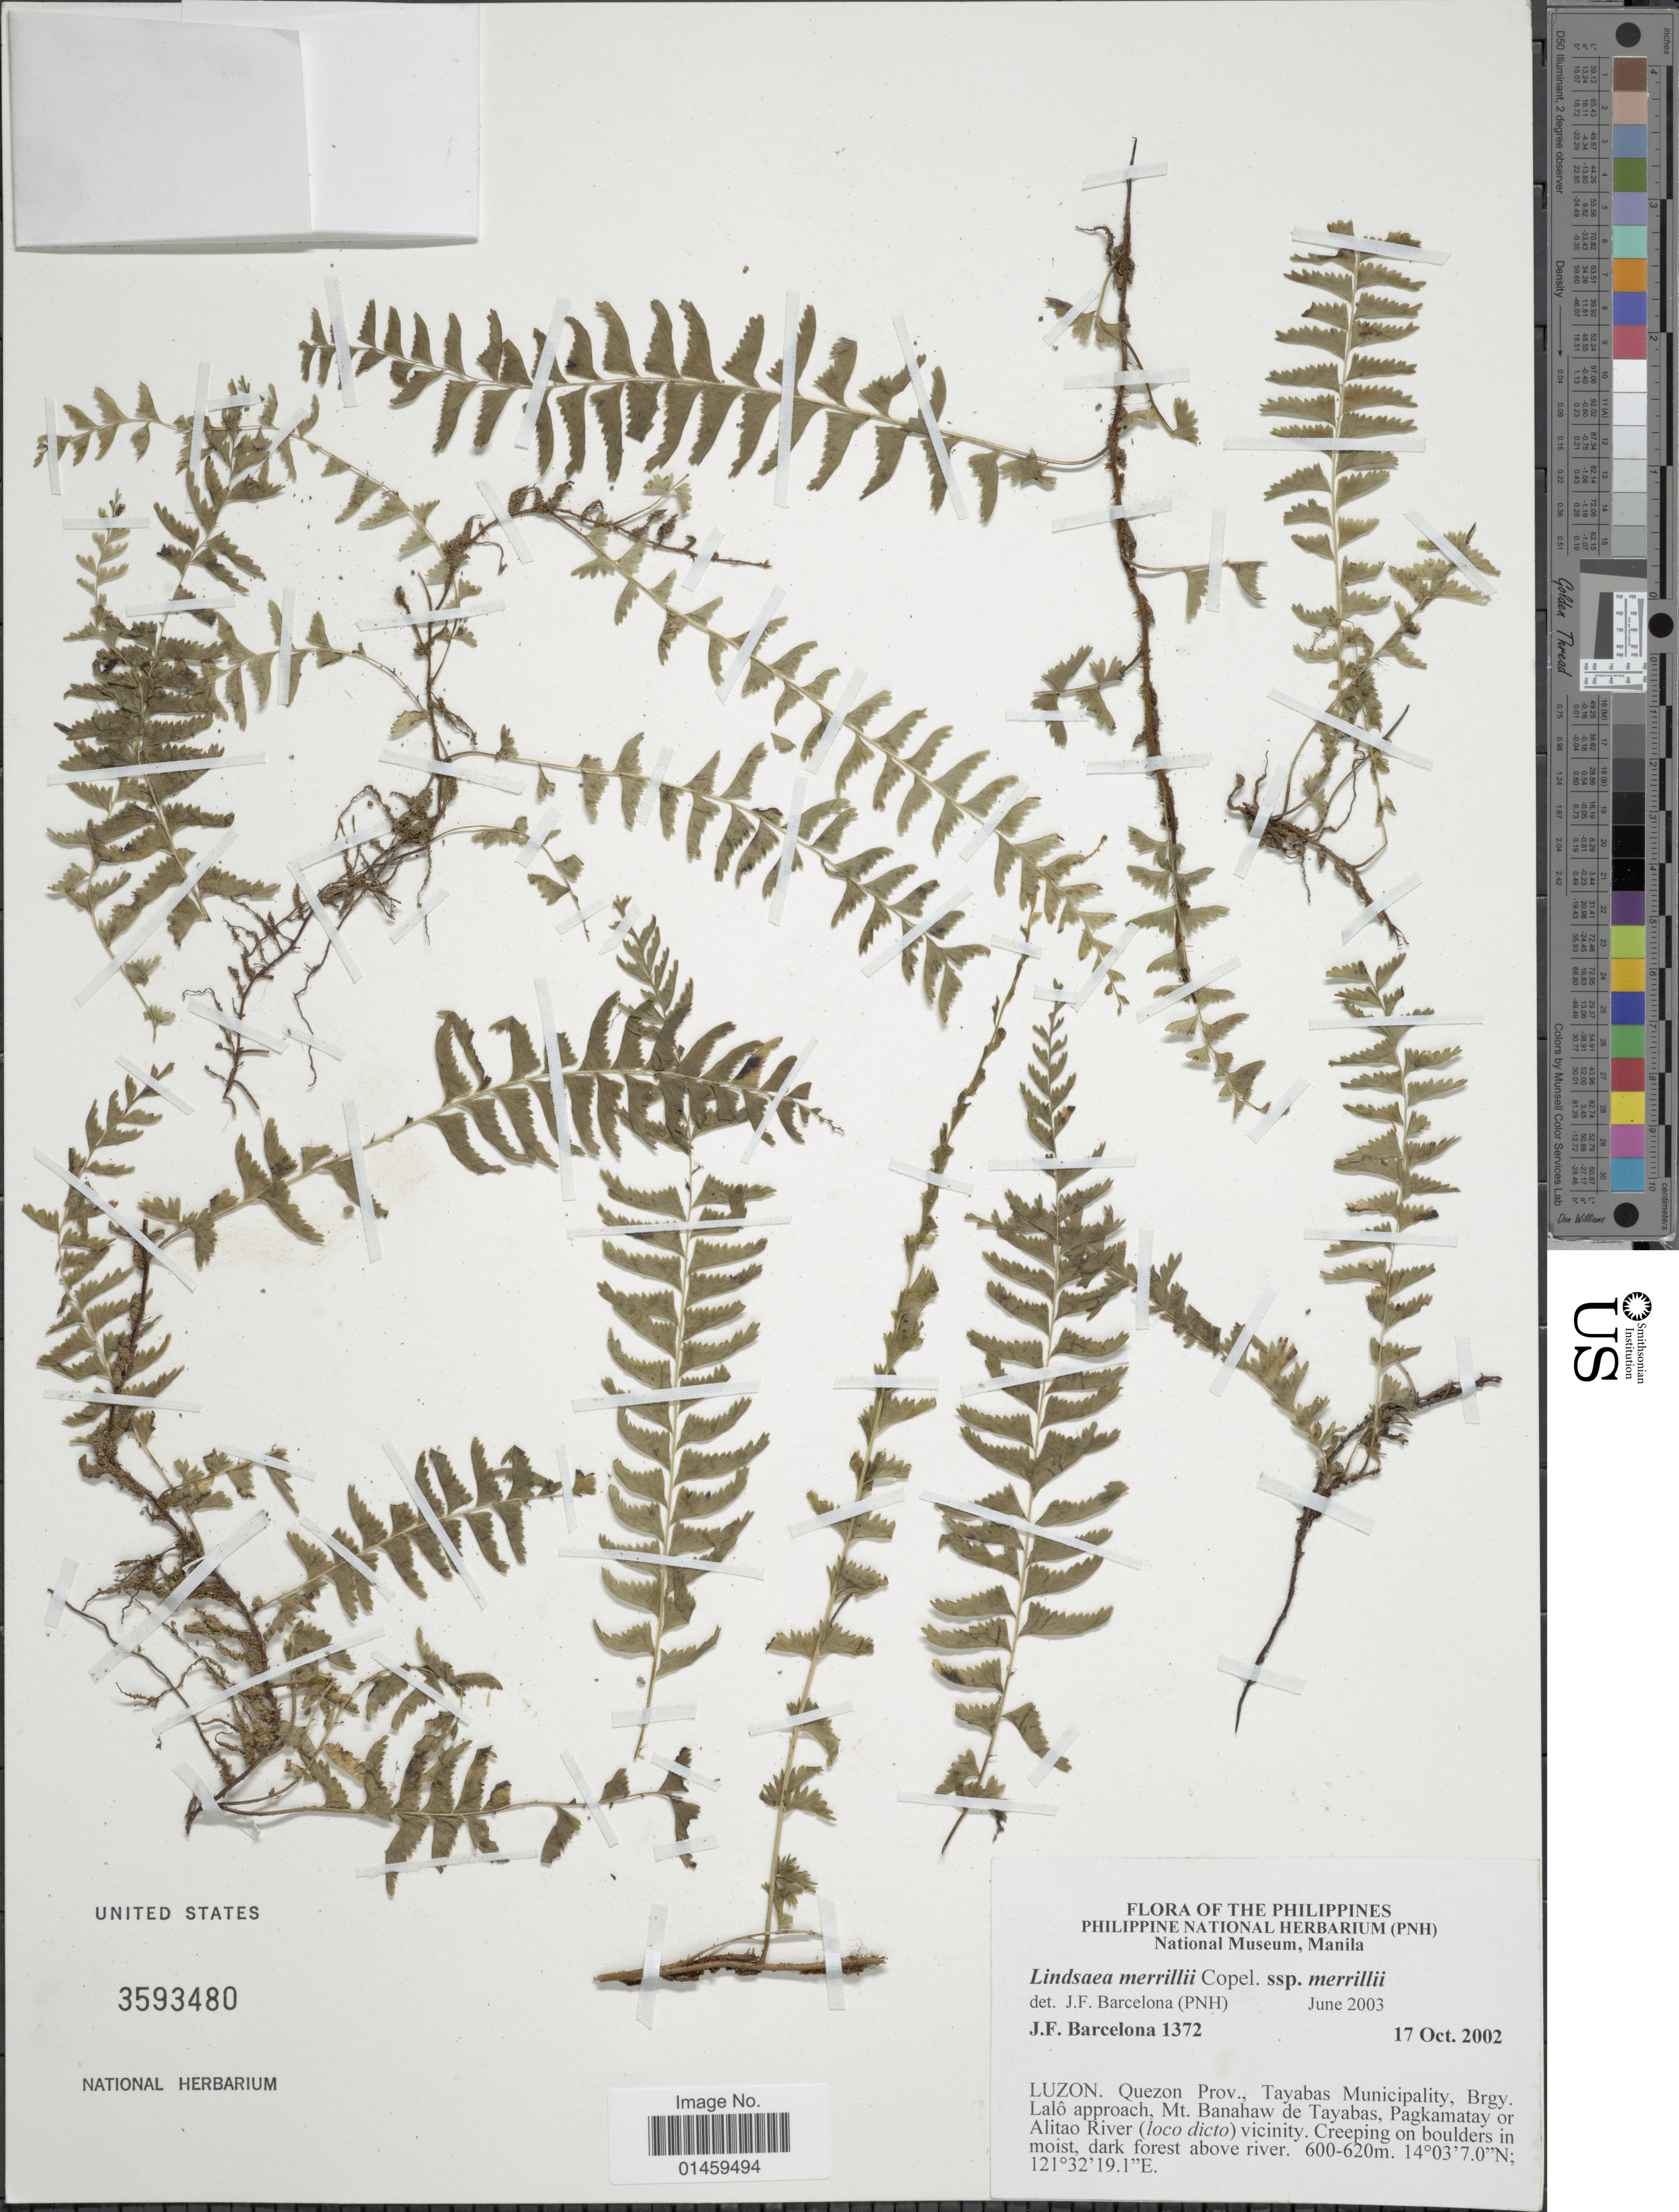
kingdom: Plantae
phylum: Tracheophyta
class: Polypodiopsida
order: Polypodiales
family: Lindsaeaceae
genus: Lindsaea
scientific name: Lindsaea merrillii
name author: Copel. in Perkins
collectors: J. F. Barcelona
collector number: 1372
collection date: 2002-10-17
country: Philippines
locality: Luzon. Quezon Prov., Tayabas Municipality, Brgy. Lalo approach, Mt. Banahaw de Tayabas, Pagkamatay or Alitao River (loco dicto) vicinity.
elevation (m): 600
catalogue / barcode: US 3593480